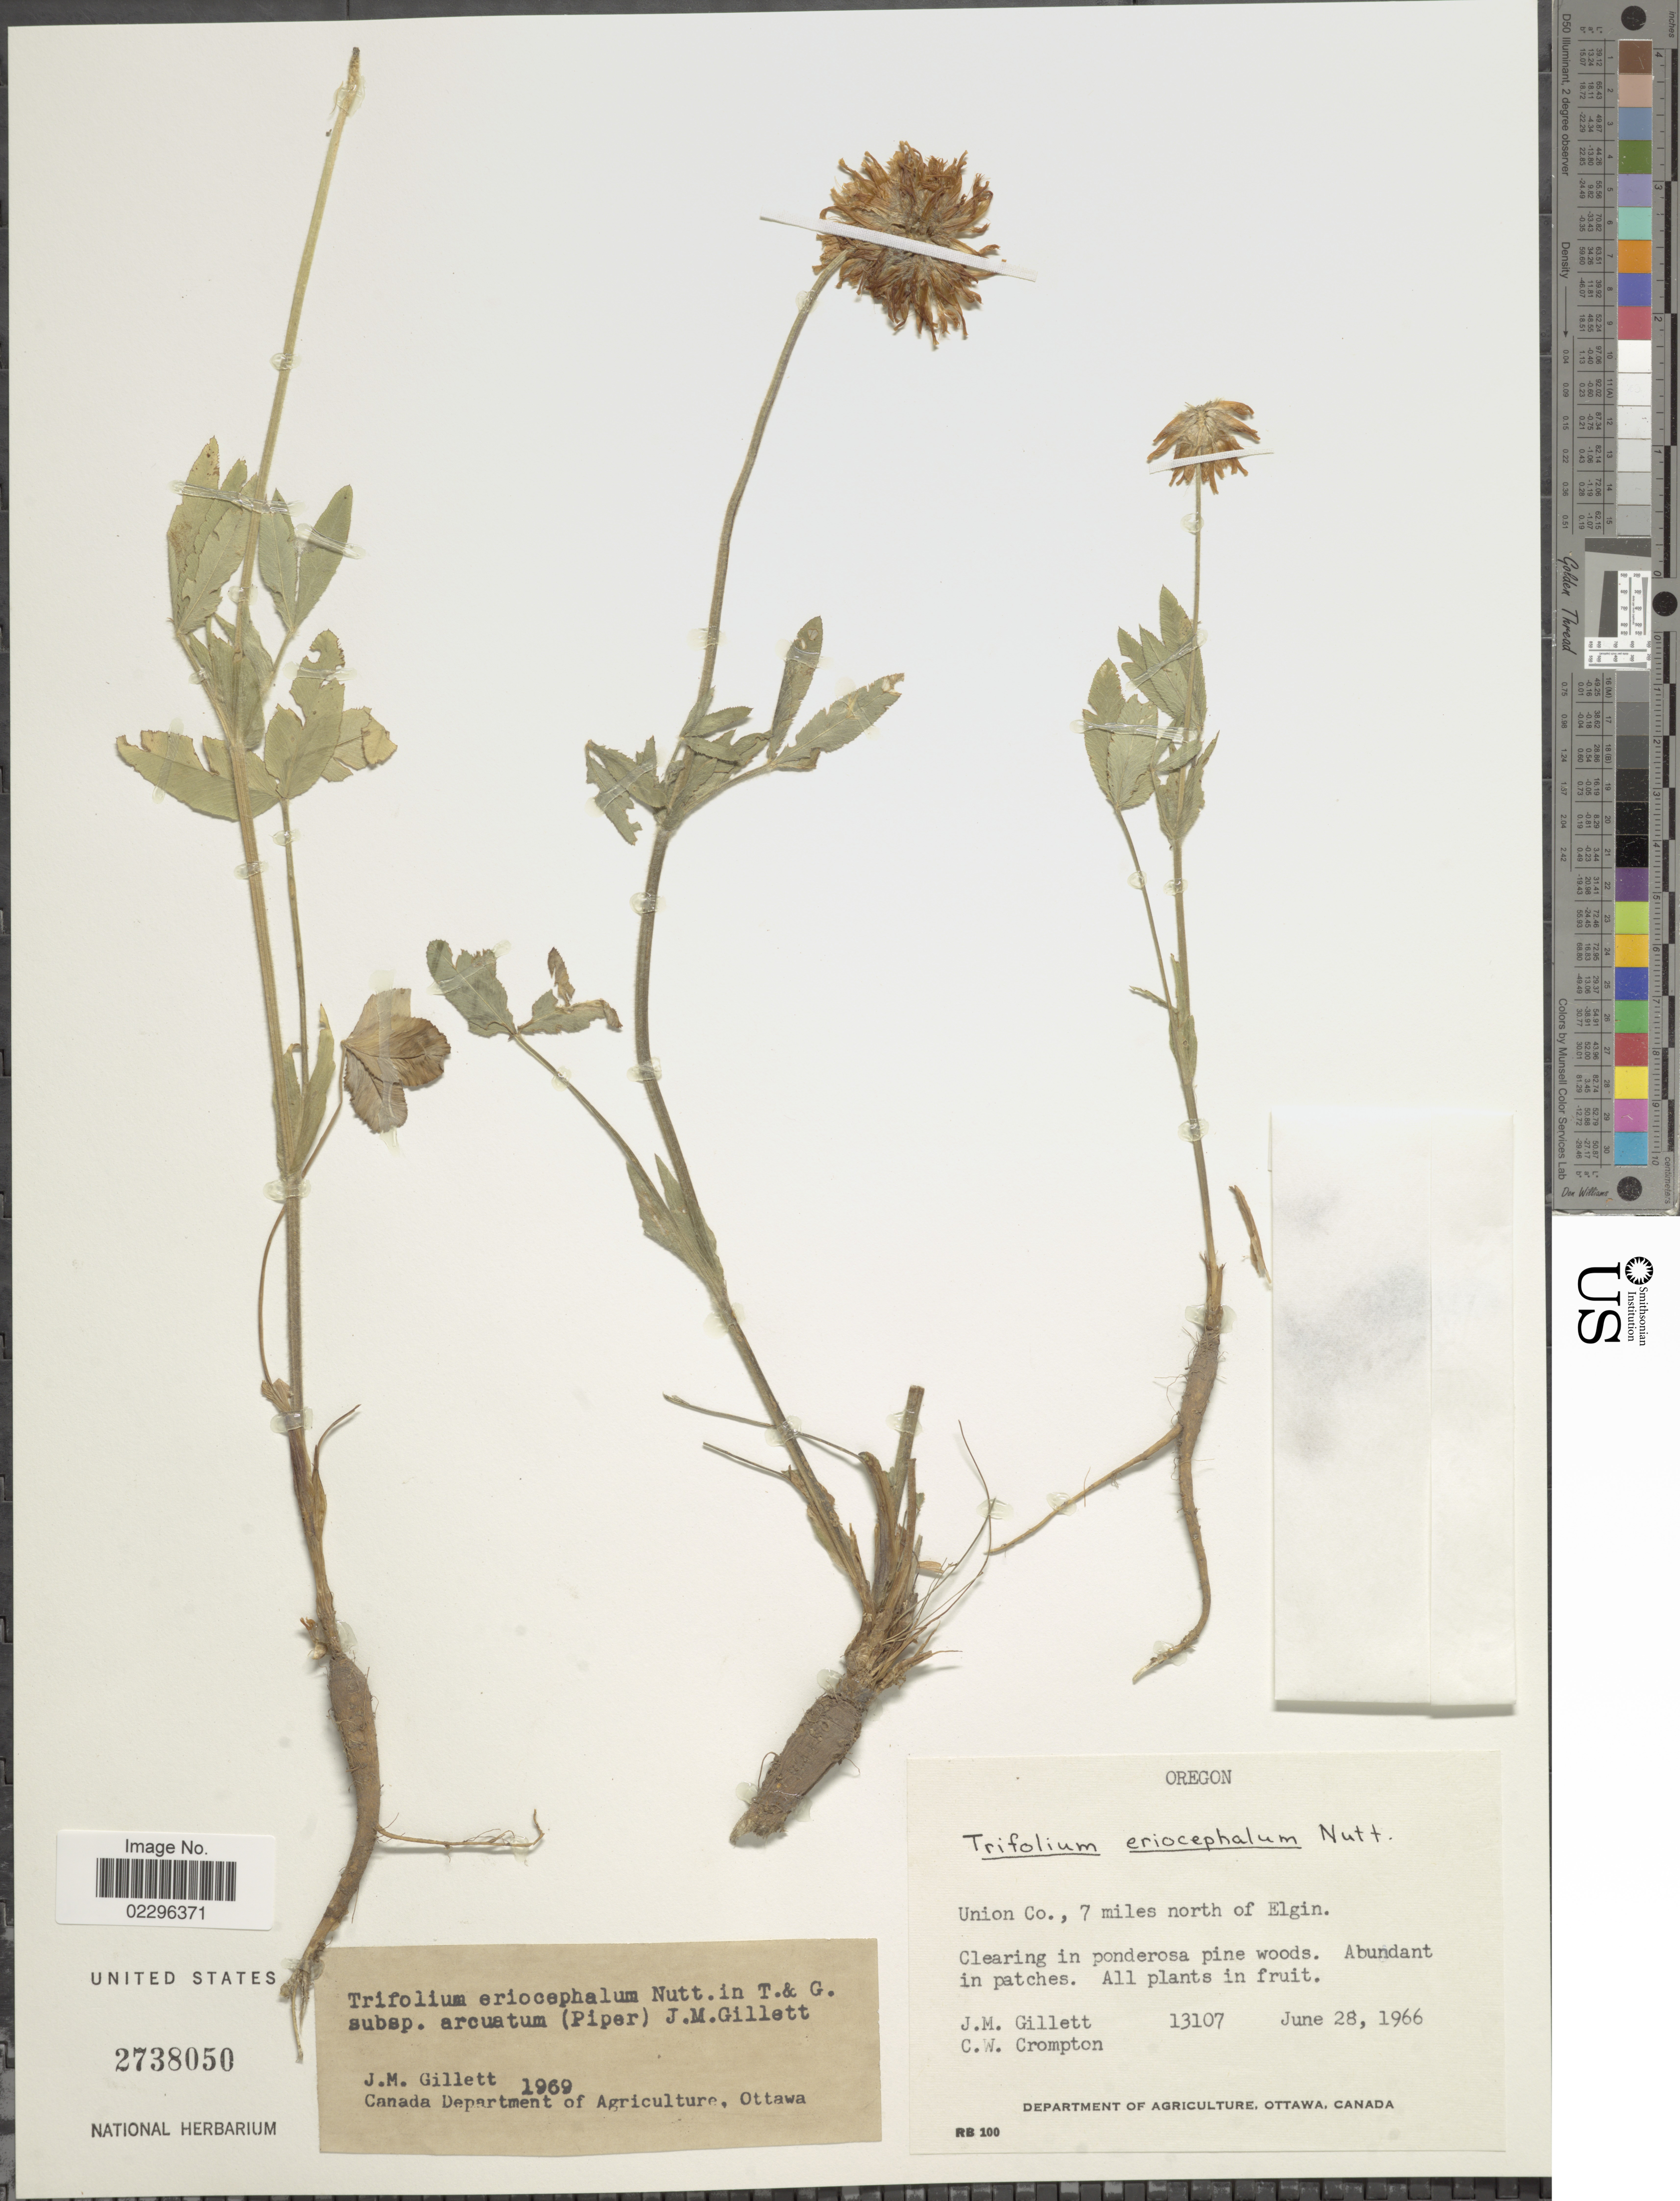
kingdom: Plantae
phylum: Tracheophyta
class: Magnoliopsida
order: Fabales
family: Fabaceae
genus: Trifolium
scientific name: Trifolium eriocephalum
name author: Nutt.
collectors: J. M. Gillett & C. W. Crompton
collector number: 13107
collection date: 1966-06-28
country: United States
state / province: Oregon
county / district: Union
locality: Union Co., 7 miles north of Elgin.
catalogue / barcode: US 2738050